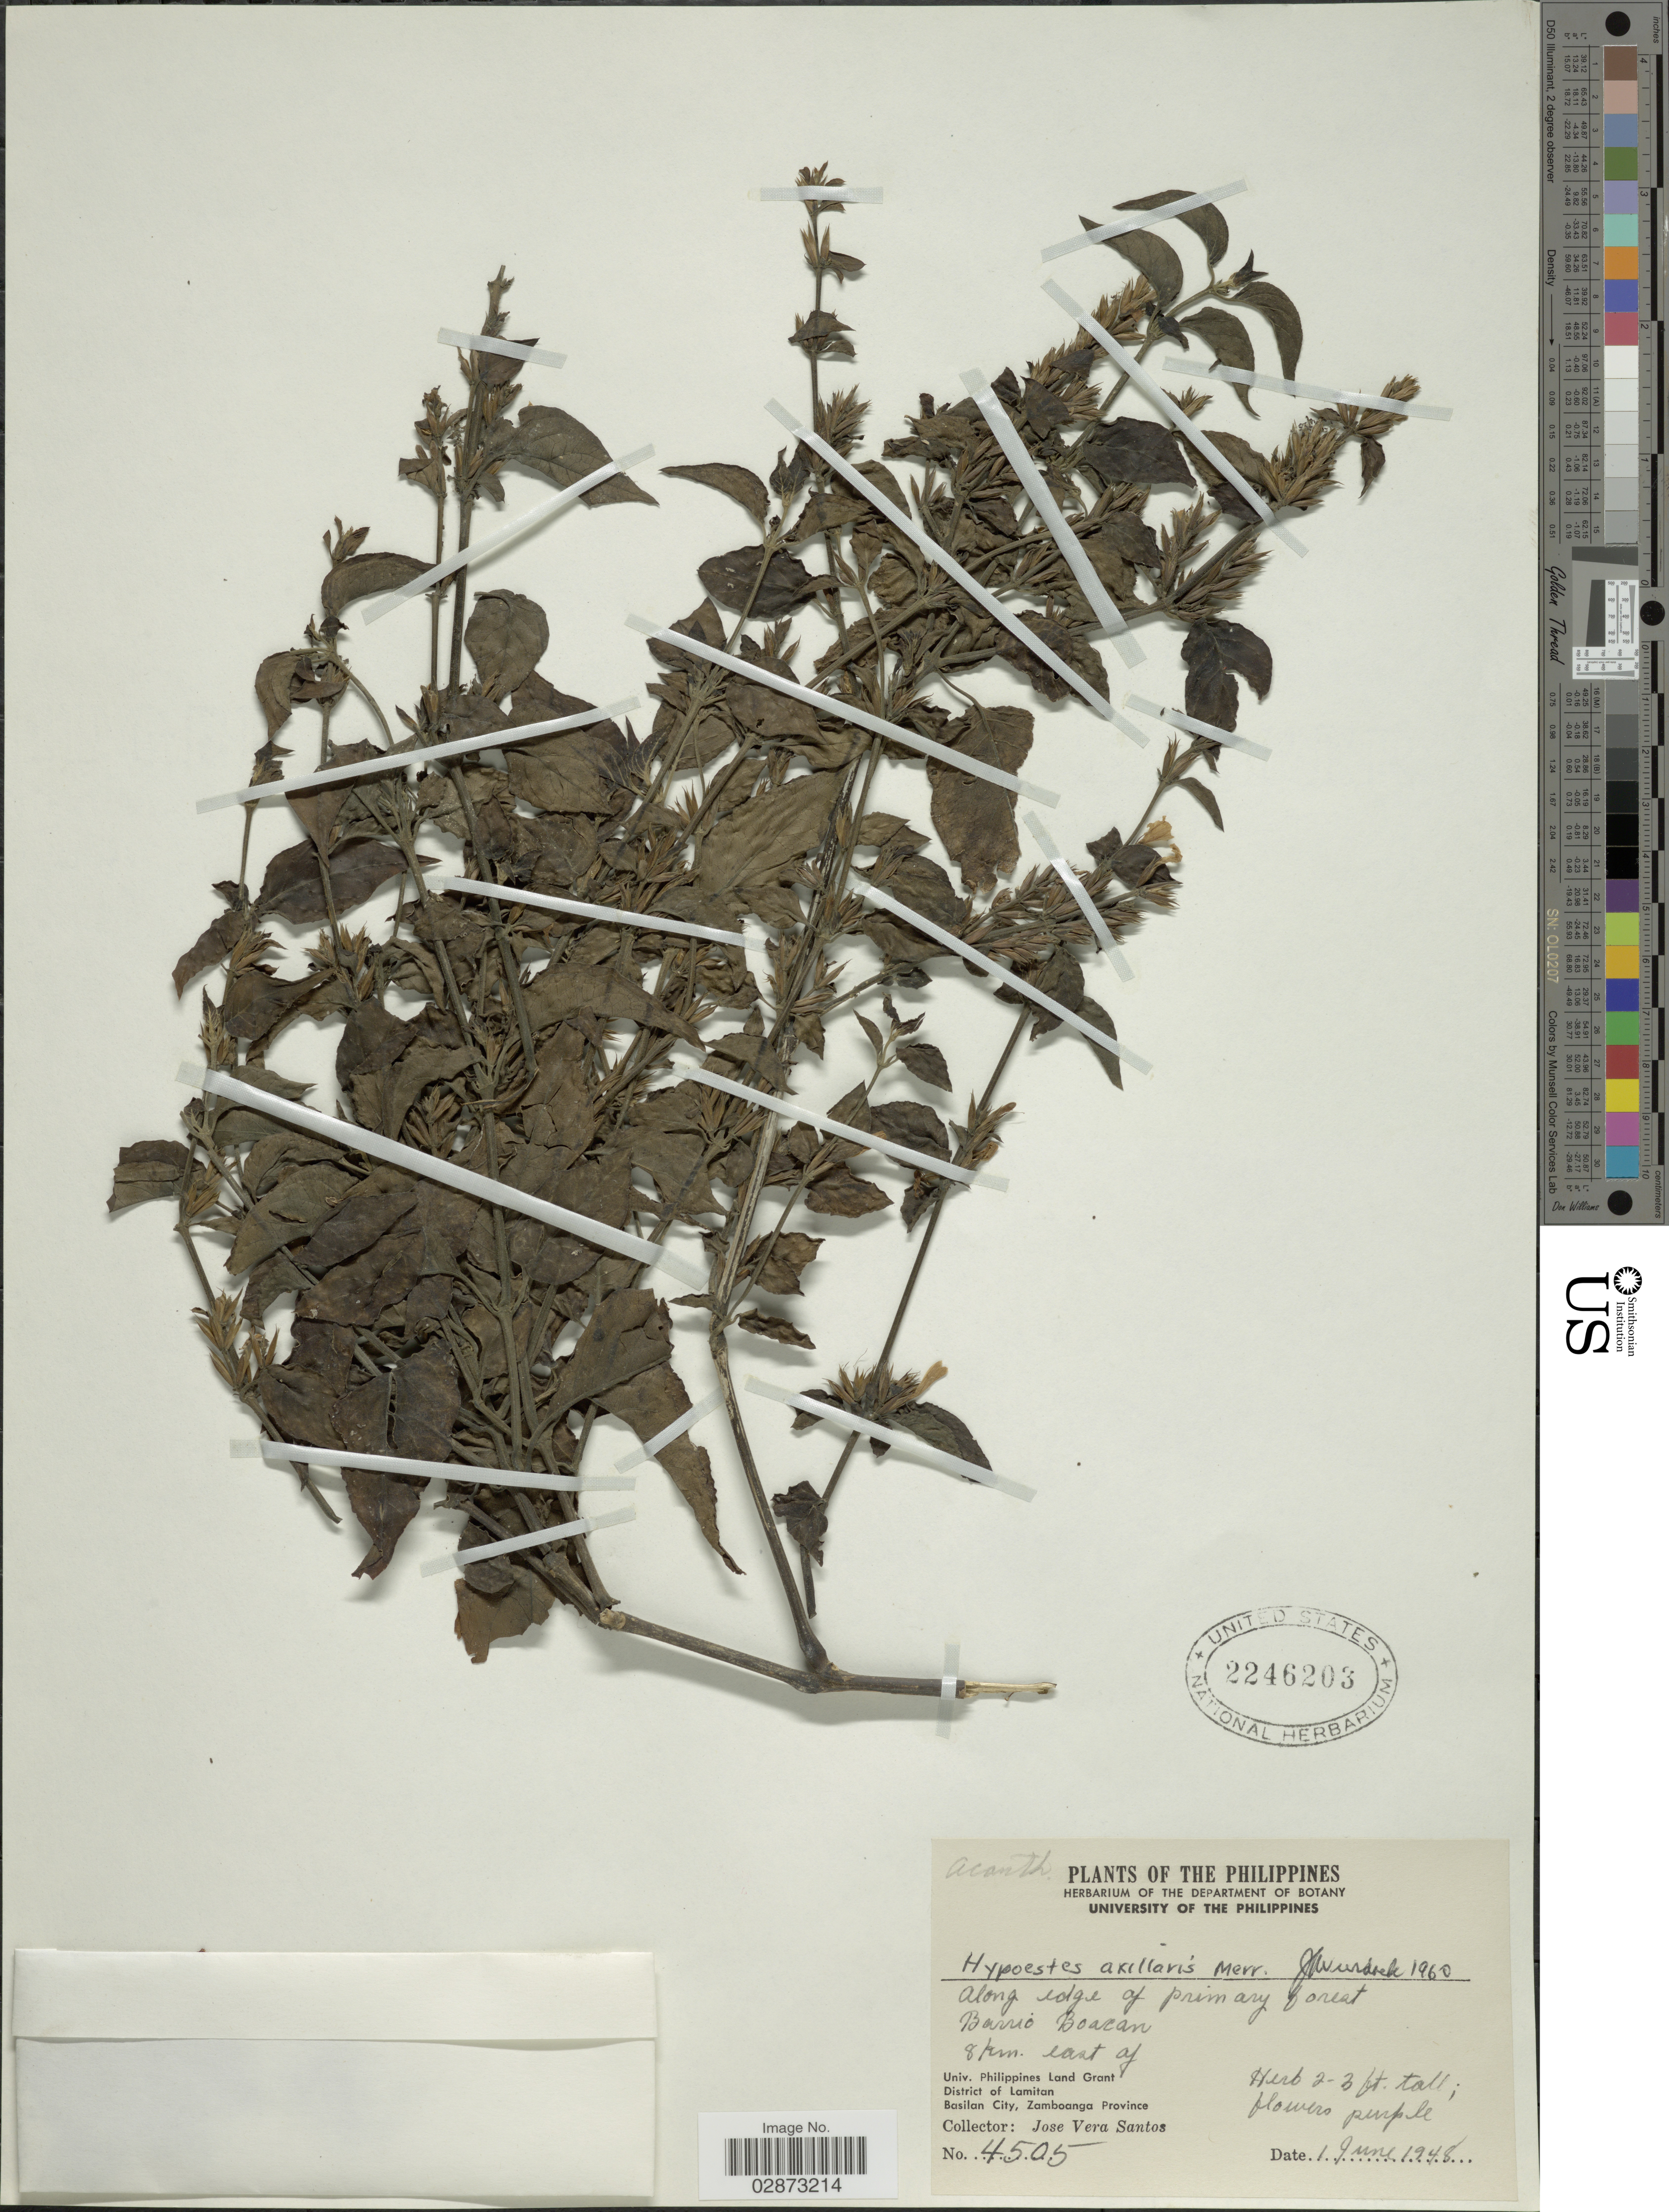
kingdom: Plantae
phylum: Tracheophyta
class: Magnoliopsida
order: Lamiales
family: Acanthaceae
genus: Hypoestes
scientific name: Hypoestes axillaris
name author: Benoist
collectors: J. V. Santos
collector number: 4505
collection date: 1948-06-01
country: Philippines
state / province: Zamboanga Peninsula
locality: Along edge of primary forest Barrio Boacan 8 km. east of Univ. Philippines Land Grant. District of Lamitan. Basilan City, Zamboanga Province.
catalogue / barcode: US 2246203